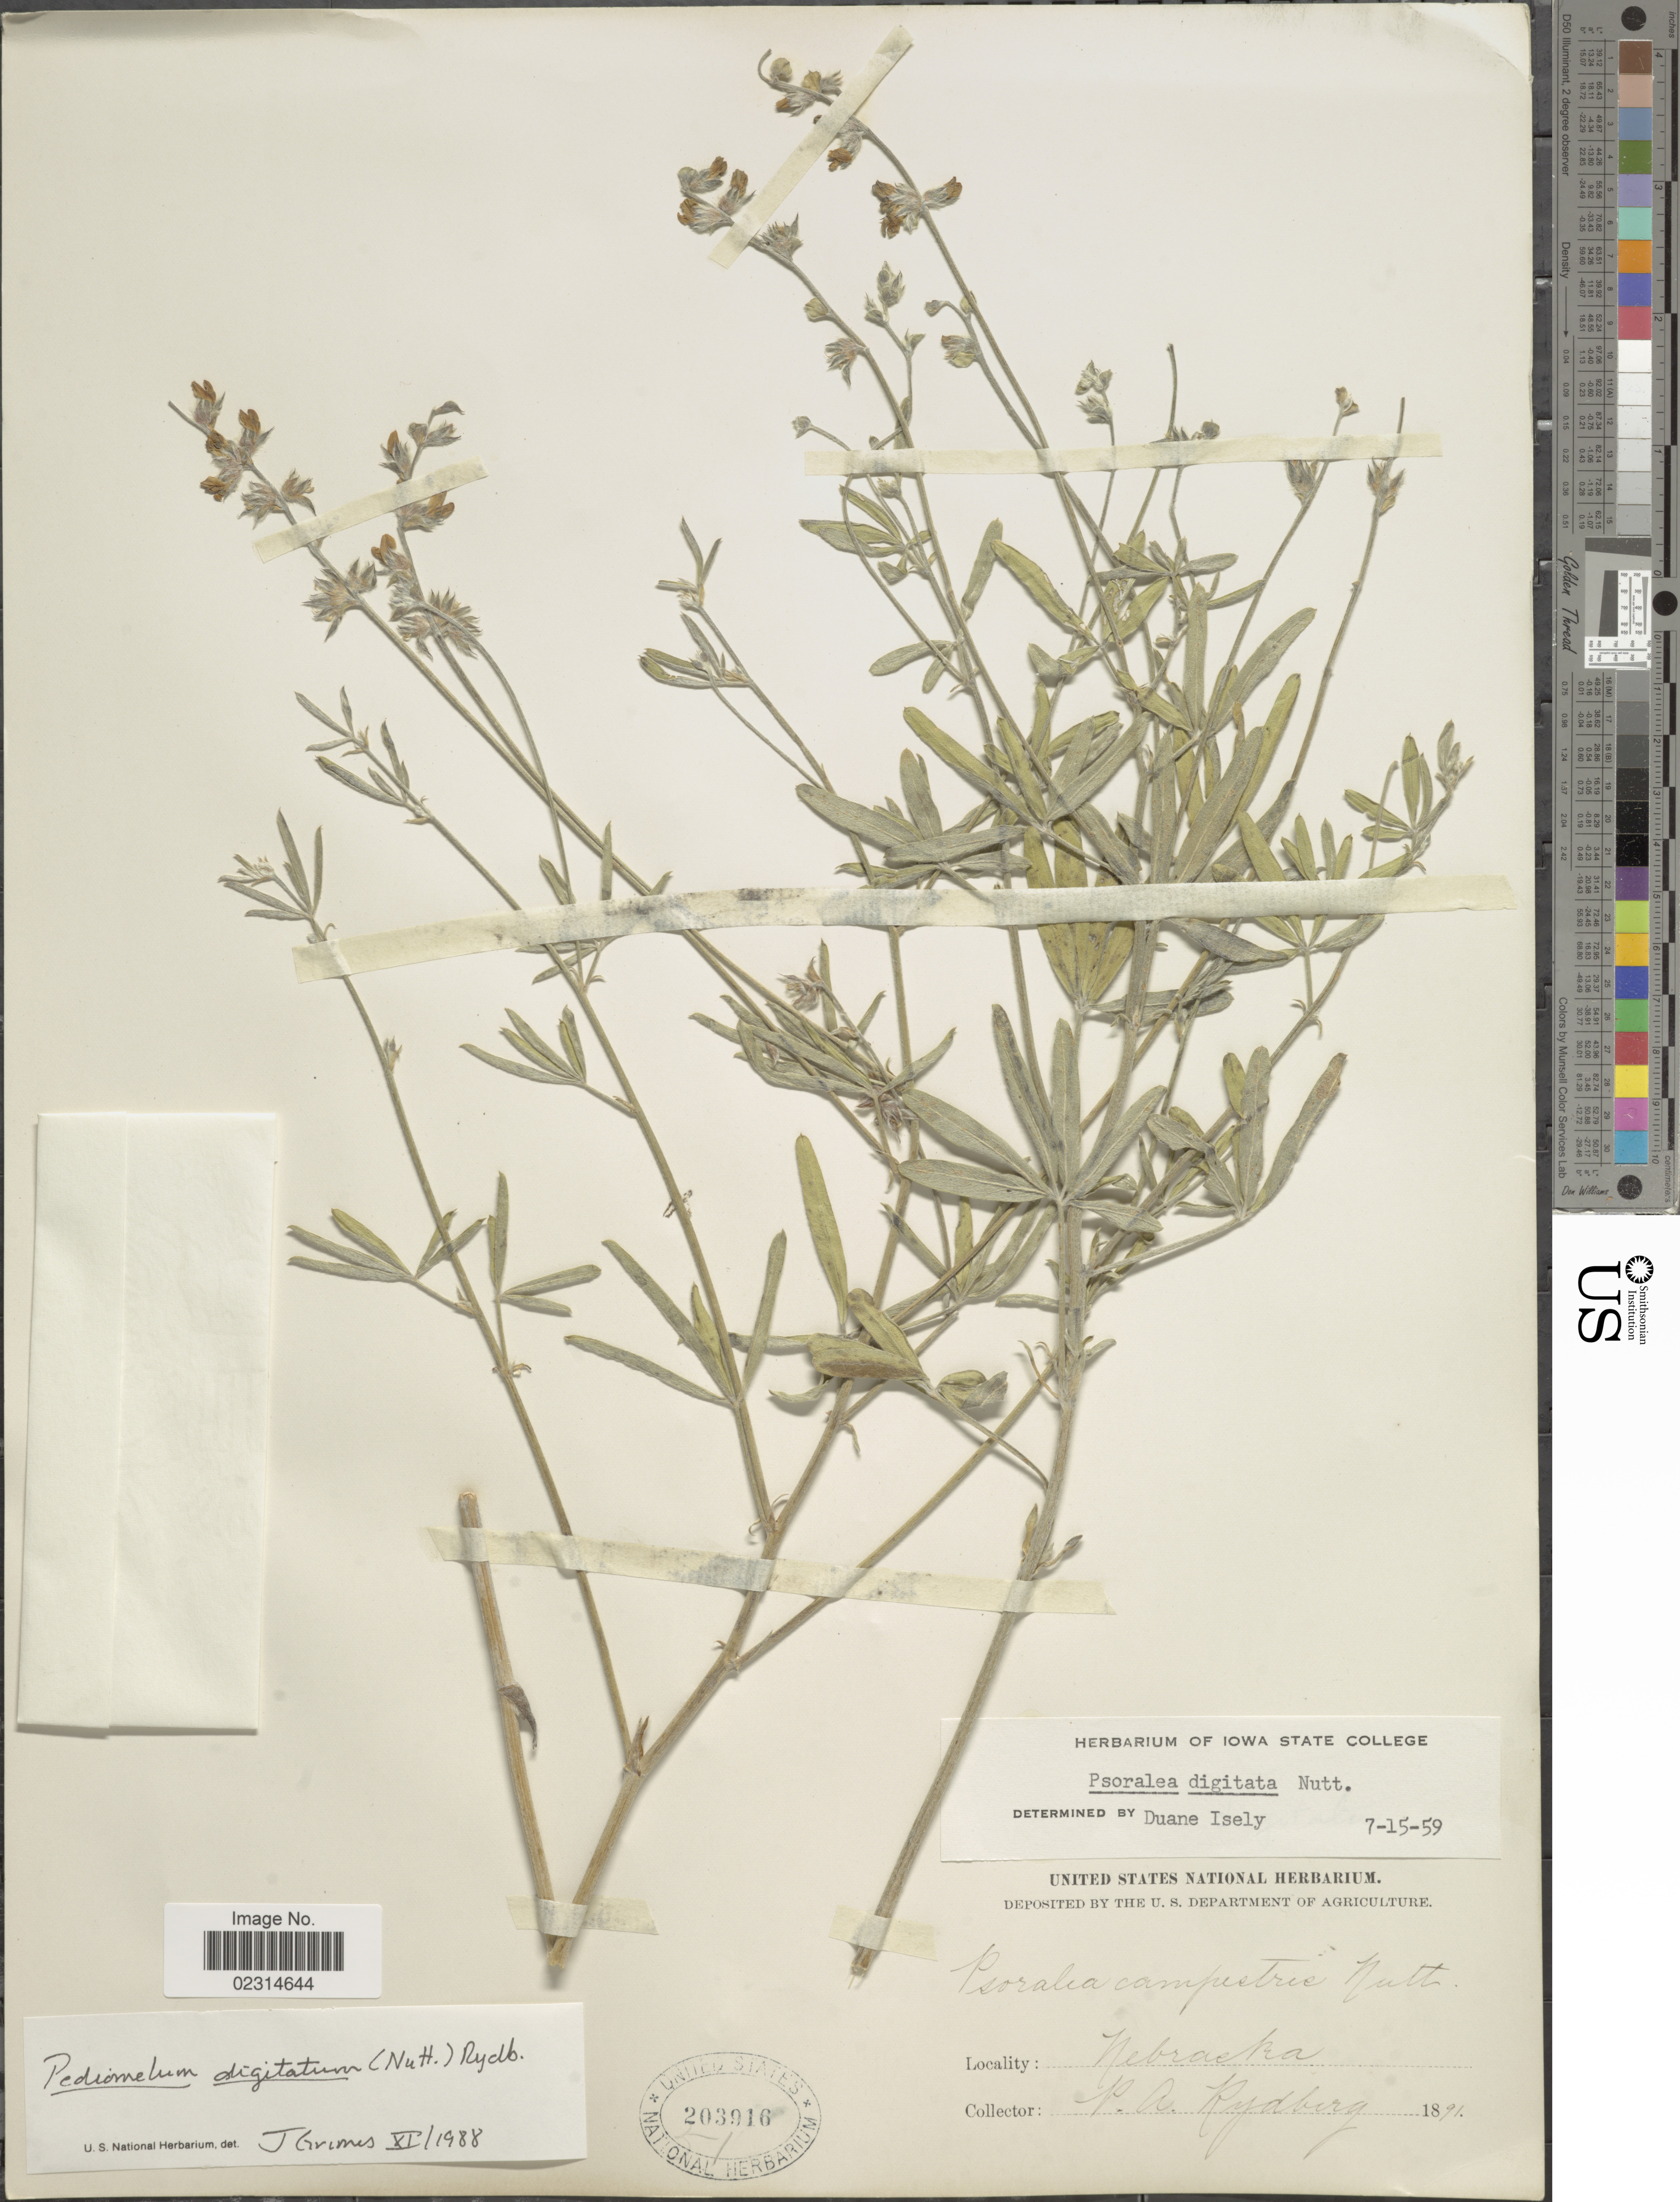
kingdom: Plantae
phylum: Tracheophyta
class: Magnoliopsida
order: Fabales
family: Fabaceae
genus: Pediomelum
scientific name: Pediomelum digitatum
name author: (Nutt. ex Torr. & A. Gray) Isely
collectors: P. A. Rydberg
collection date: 1891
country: United States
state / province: Nebraska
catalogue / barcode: US 203916